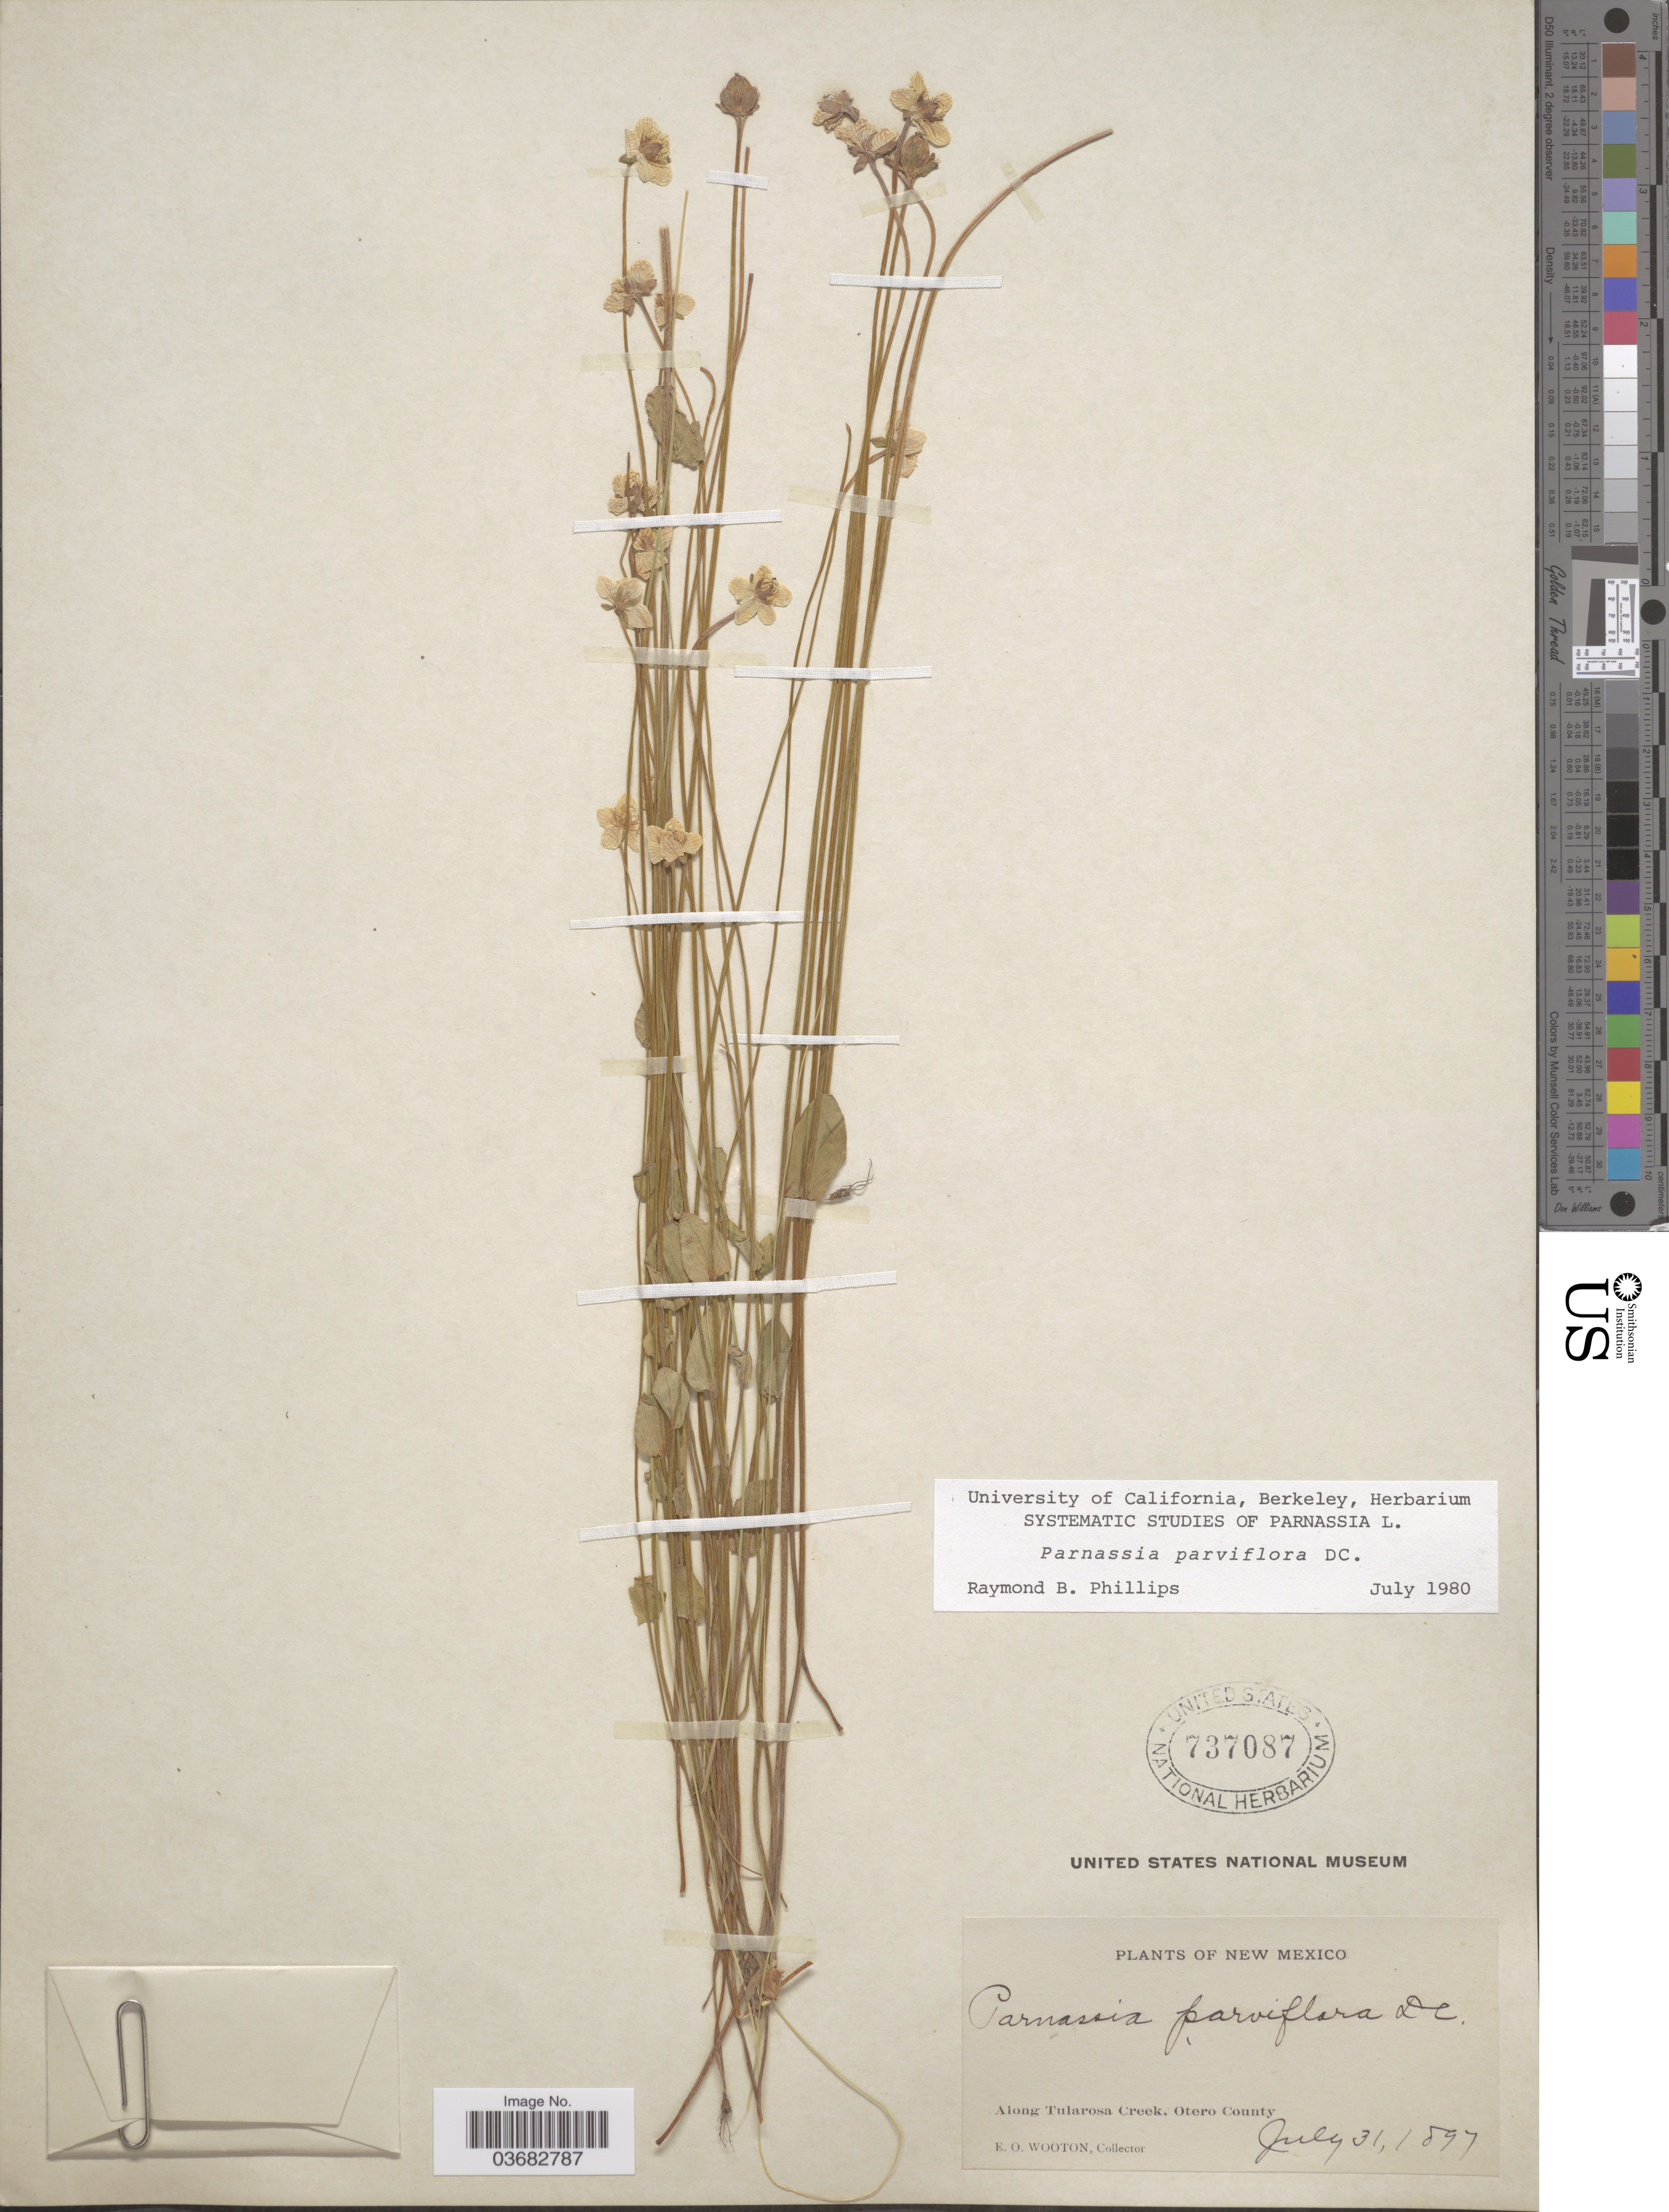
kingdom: Plantae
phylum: Tracheophyta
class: Magnoliopsida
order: Celastrales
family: Parnassiaceae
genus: Parnassia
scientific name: Parnassia parviflora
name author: DC.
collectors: E. O. Wooton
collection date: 1897-07-31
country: United States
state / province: New Mexico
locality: Along Tularosa Creek, Otero County.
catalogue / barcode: US 737087